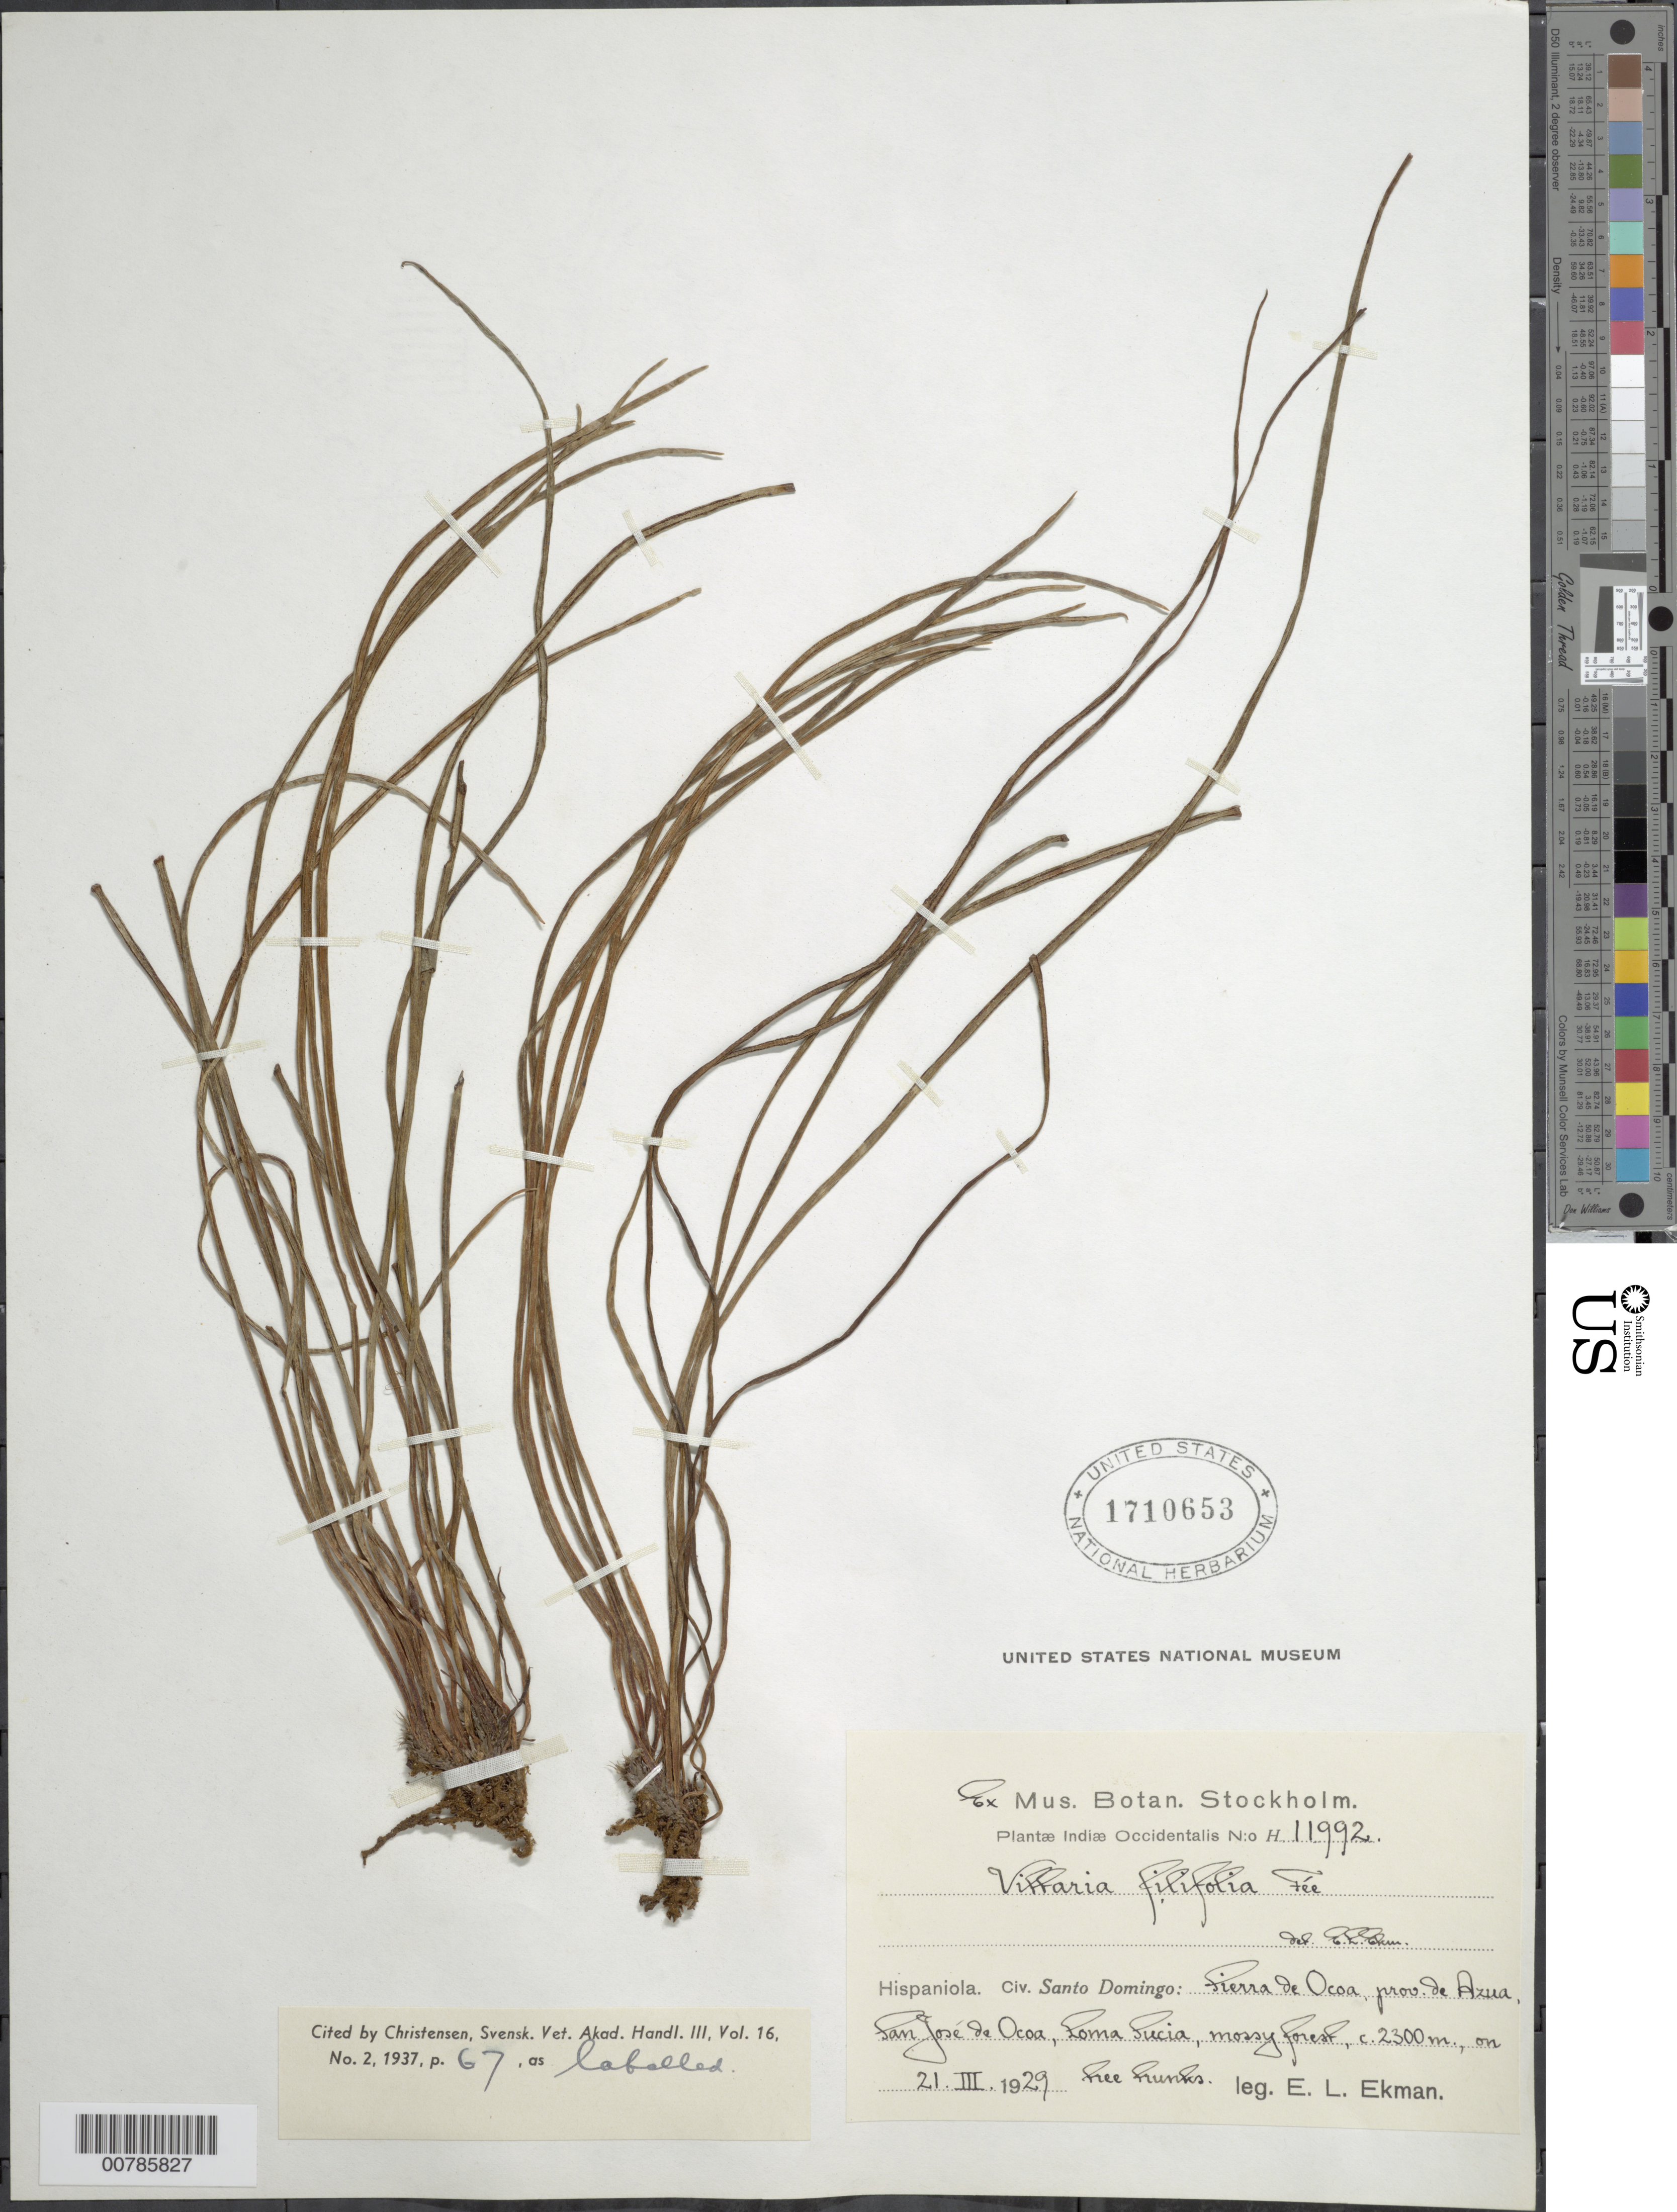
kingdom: Plantae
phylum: Tracheophyta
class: Polypodiopsida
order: Polypodiales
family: Pteridaceae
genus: Vittaria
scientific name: Vittaria graminifolia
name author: Kaulf.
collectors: E. L. Ekman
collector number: H 11992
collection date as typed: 21 Mar 1929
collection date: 1929-03-21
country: Dominican Republic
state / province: Azua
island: Hispaniola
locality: Sierra de Ocoa, San José de Ocoa, Loma Lucia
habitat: Mossy forest, on tree trunks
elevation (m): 2300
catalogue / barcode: US 1710653